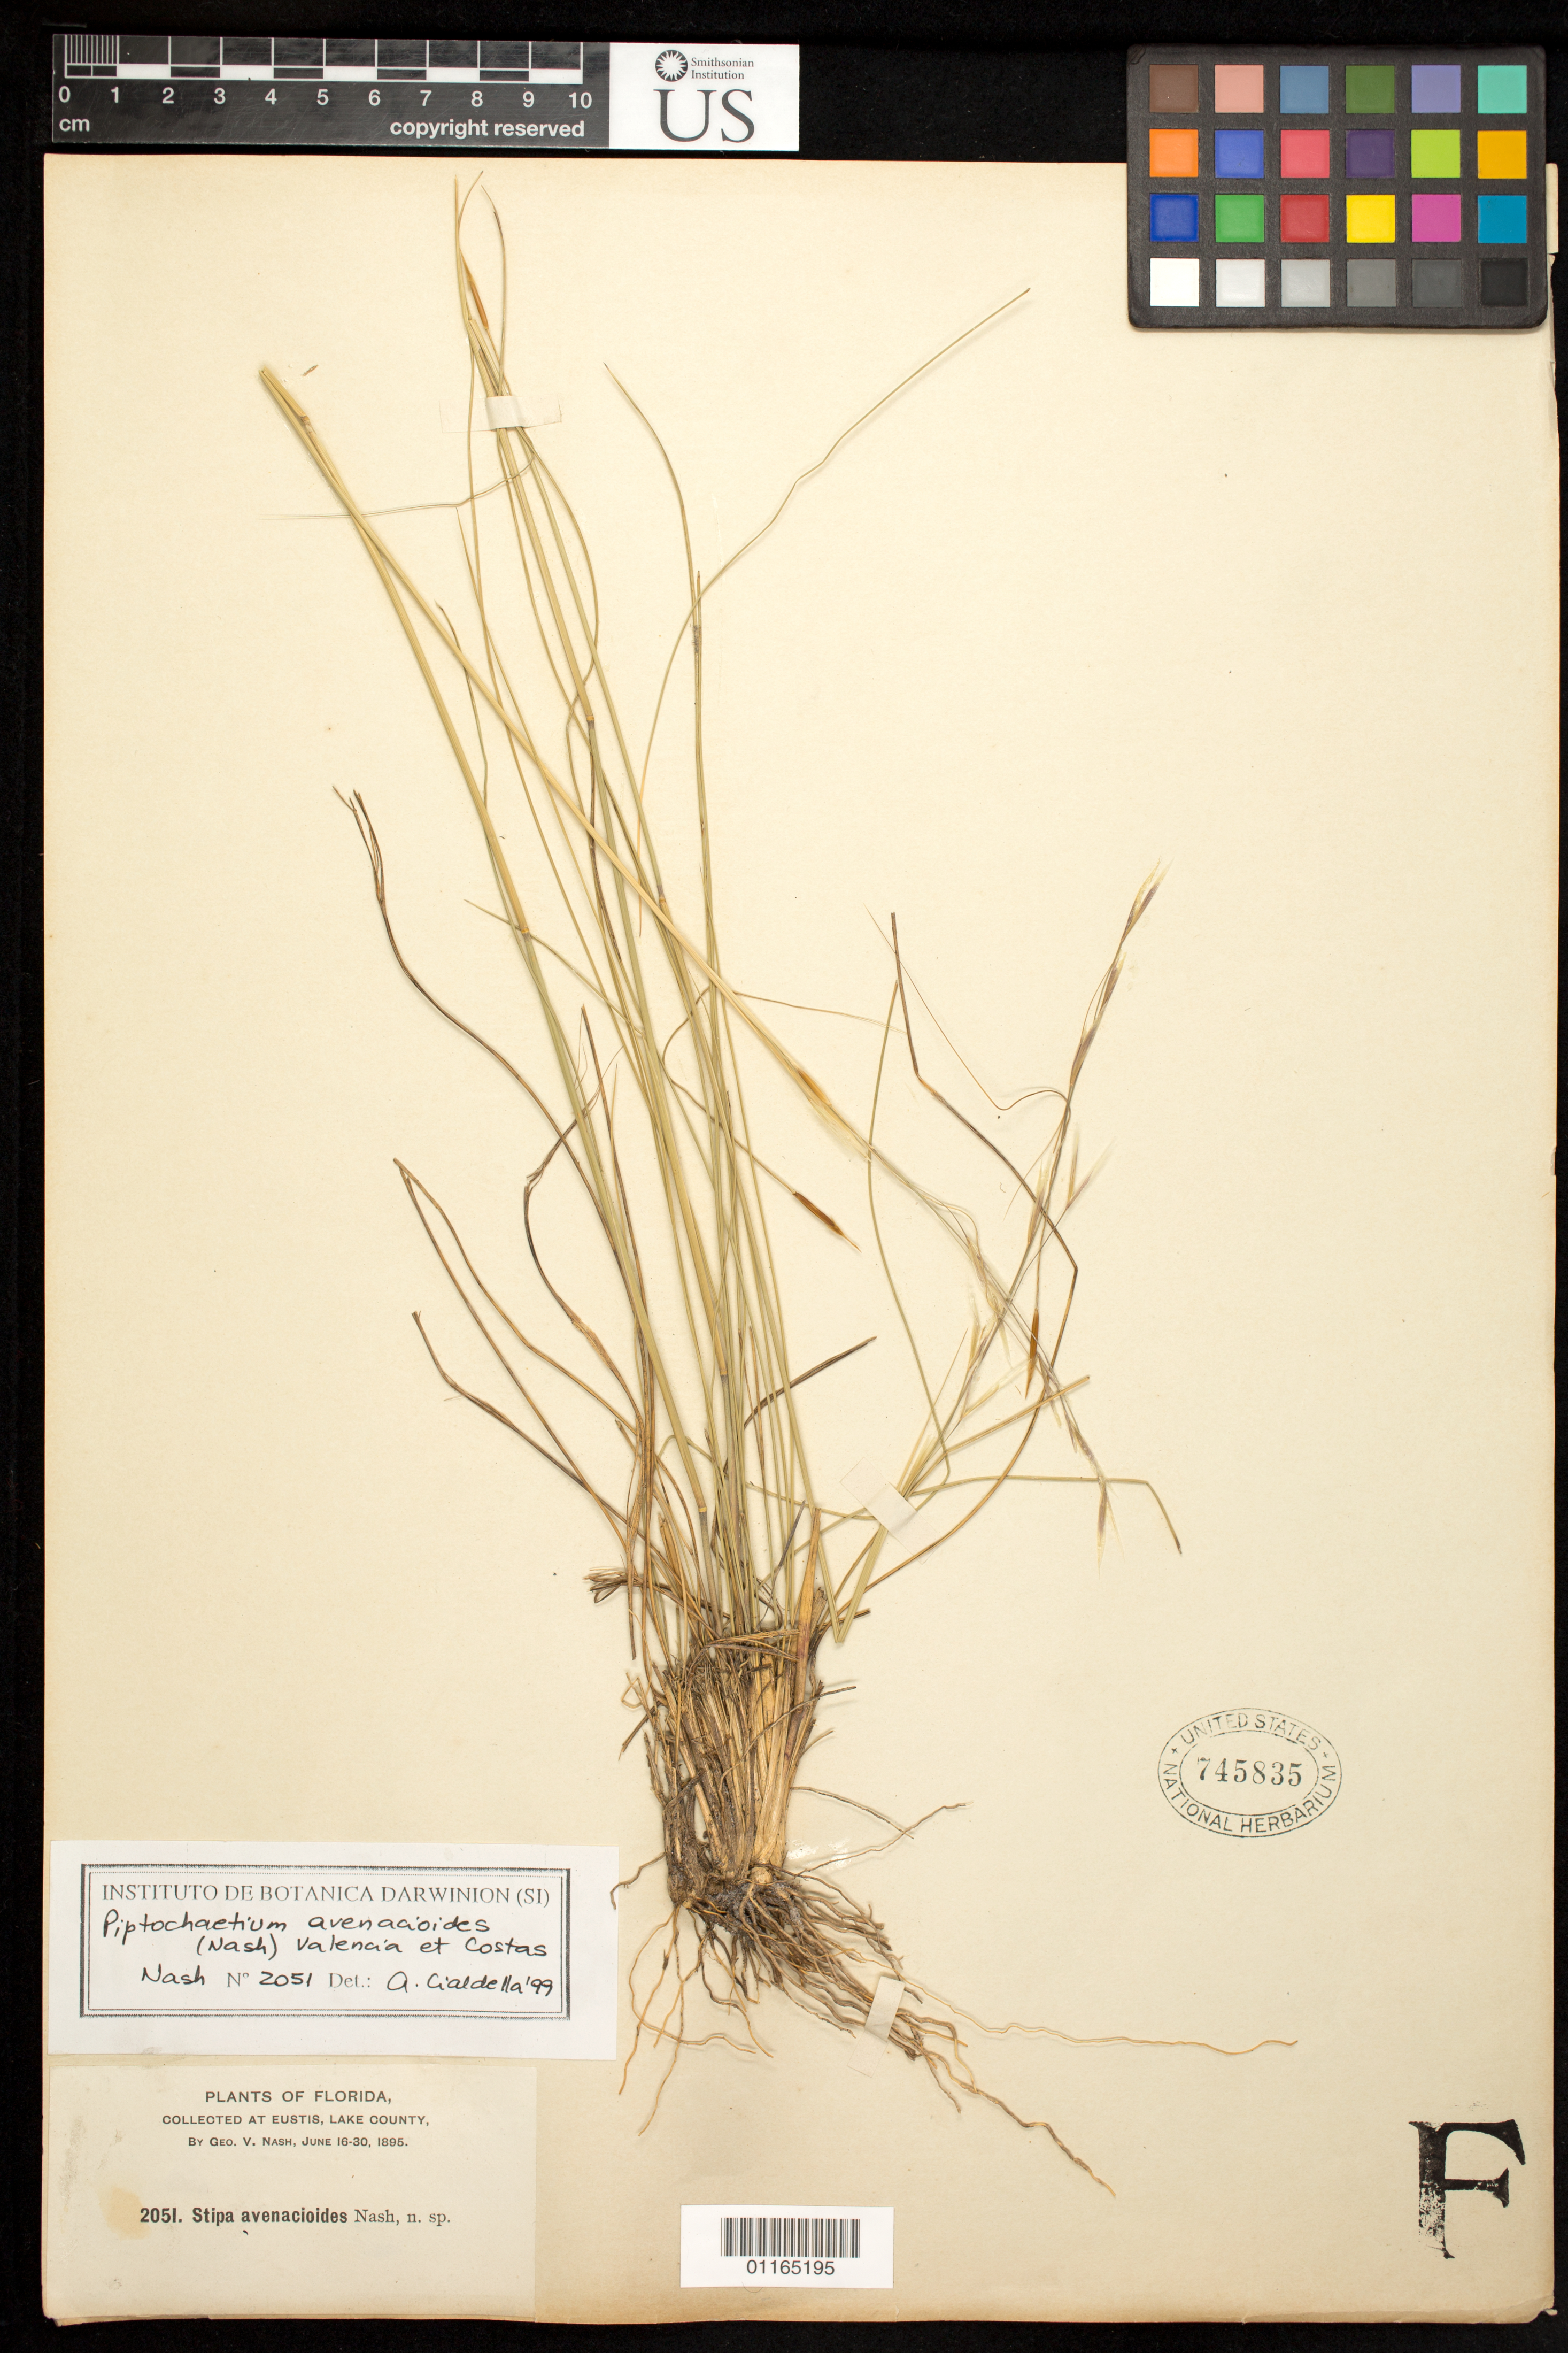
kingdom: Plantae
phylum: Tracheophyta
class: Liliopsida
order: Poales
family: Poaceae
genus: Stipa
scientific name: Stipa avenacioides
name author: Nash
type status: Isotype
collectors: G. V. Nash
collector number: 2051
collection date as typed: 16 Jun 1895 to 30 Jun 1895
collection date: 1895-06-16/1895-06-30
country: United States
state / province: Florida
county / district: Lake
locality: Eustis, Lake County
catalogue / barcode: US 745835